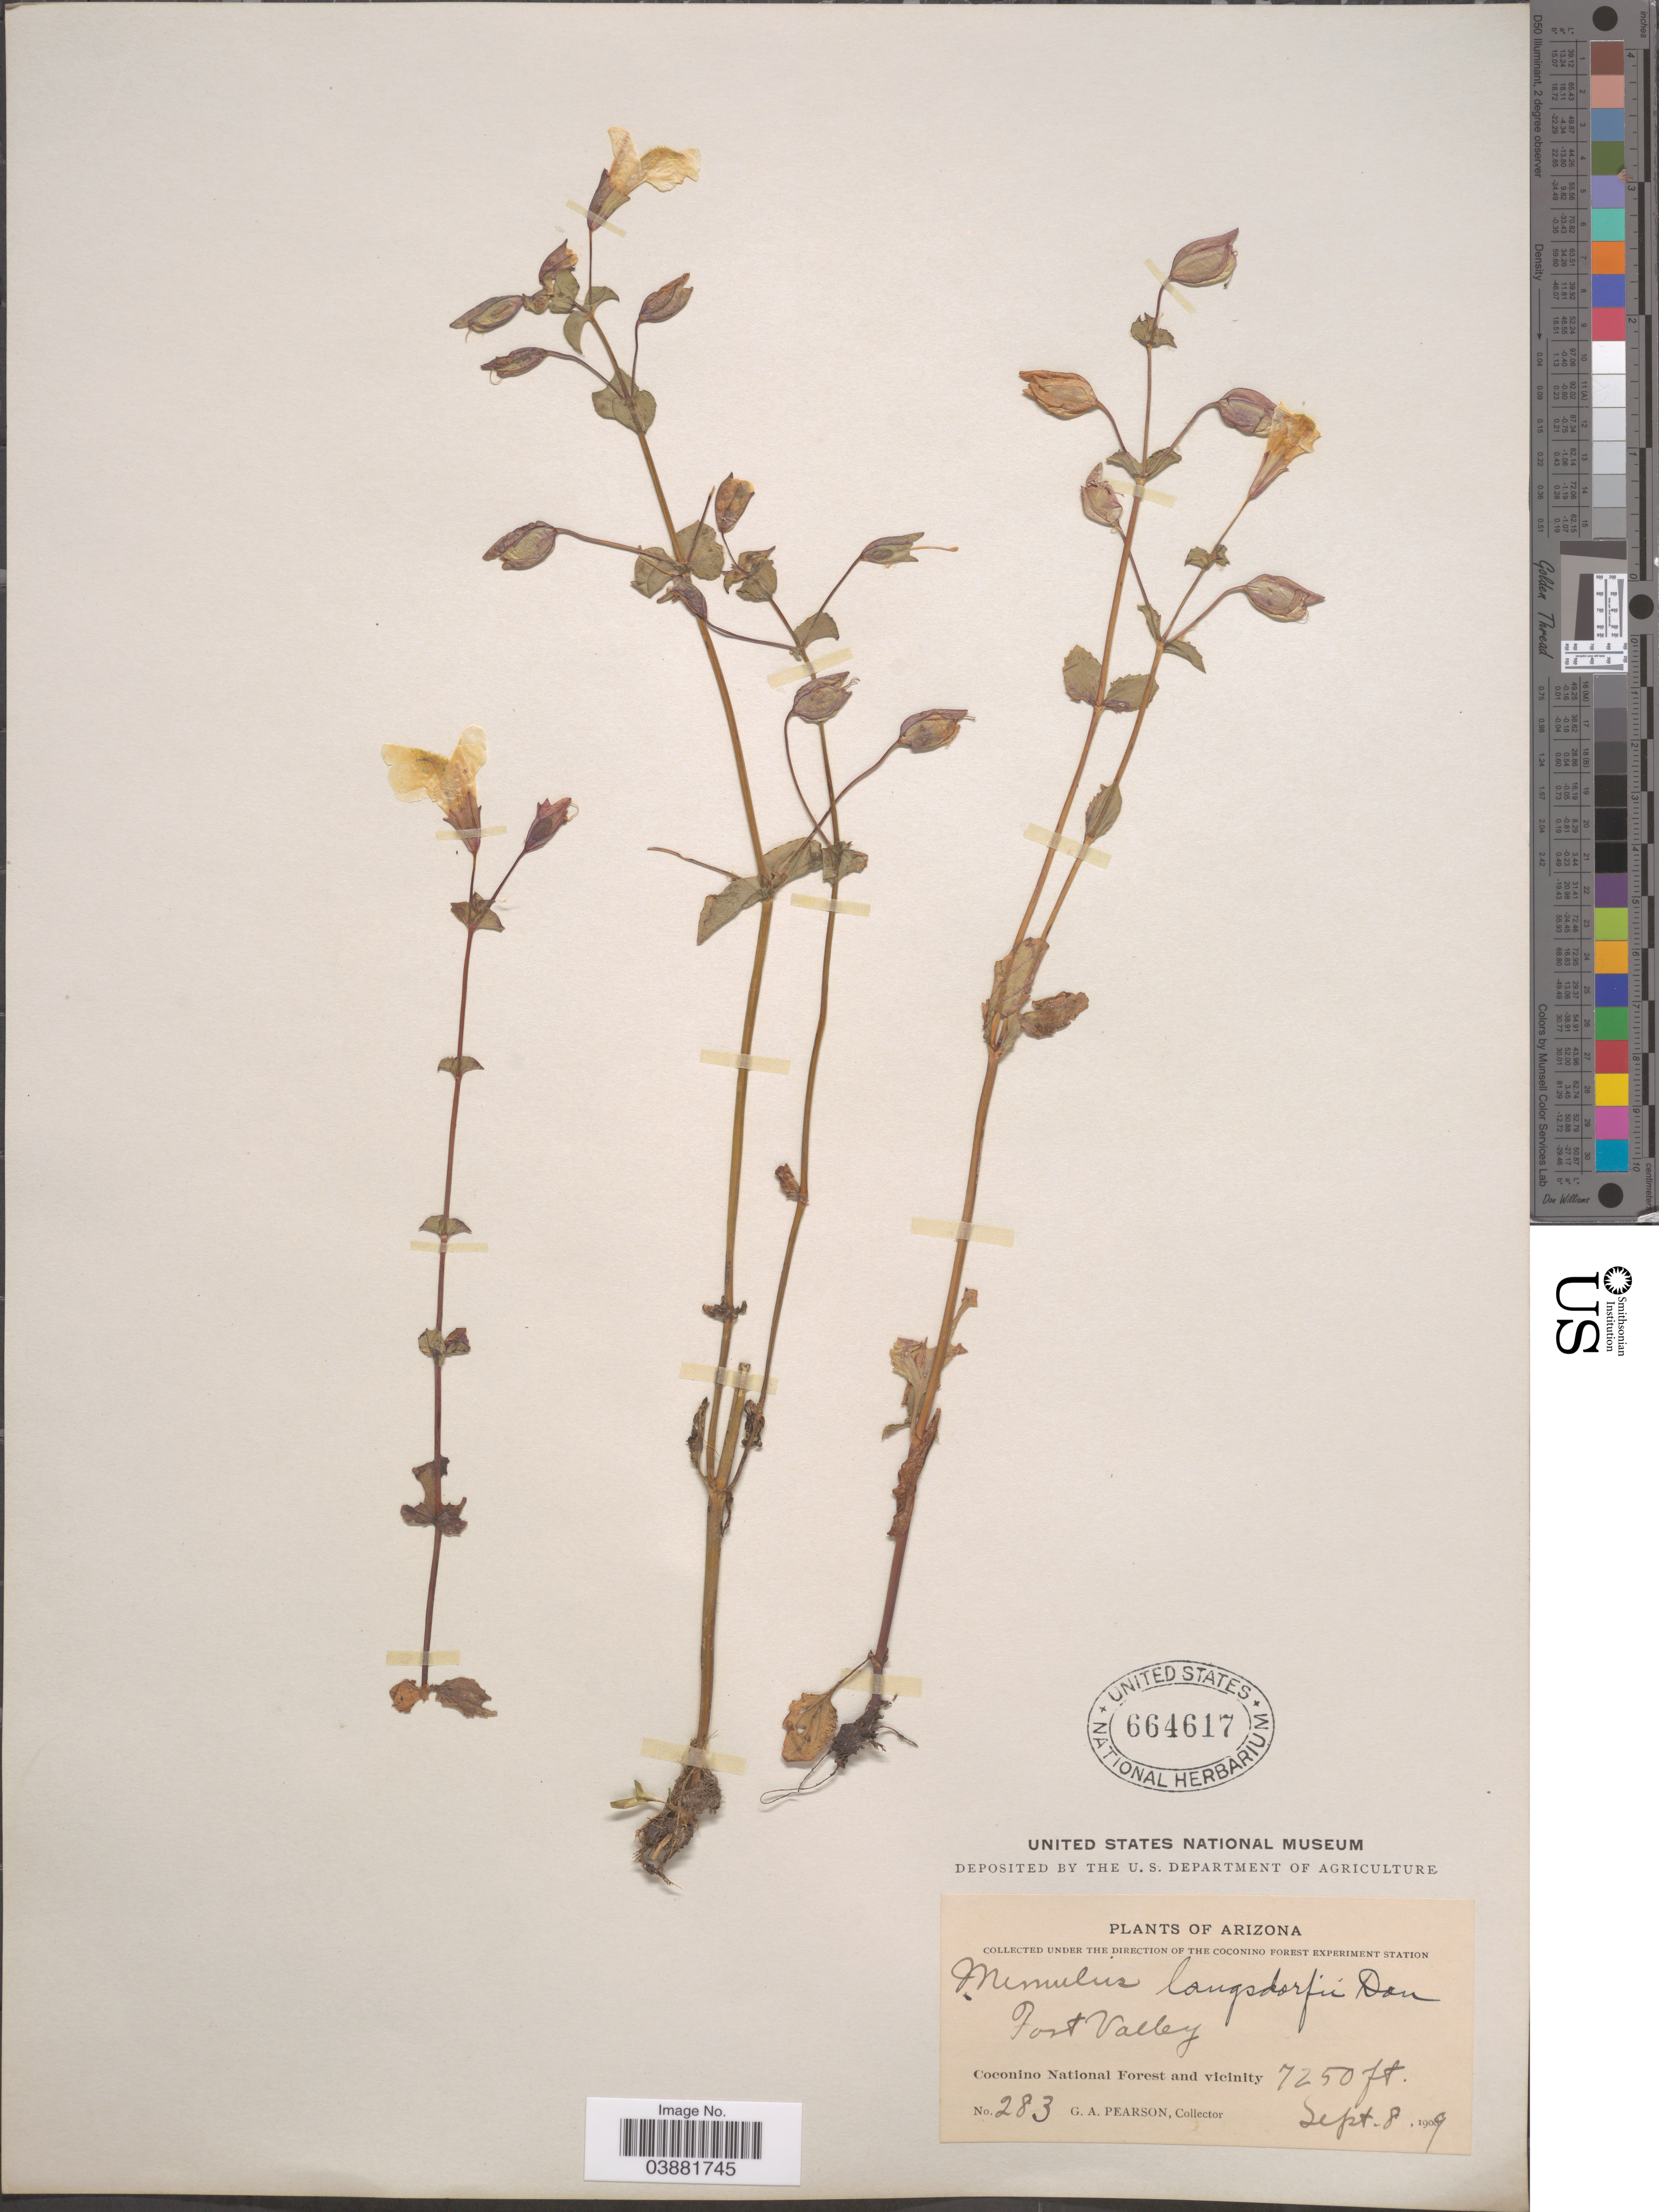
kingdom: Plantae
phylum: Tracheophyta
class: Magnoliopsida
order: Lamiales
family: Phrymaceae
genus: Mimulus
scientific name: Mimulus guttatus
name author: DC.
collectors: G. Pearson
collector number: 283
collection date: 1909-09-08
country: United States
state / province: Arizona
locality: Fort Valley. Coconino National Forest and vicinity.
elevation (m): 2210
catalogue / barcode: US 664617